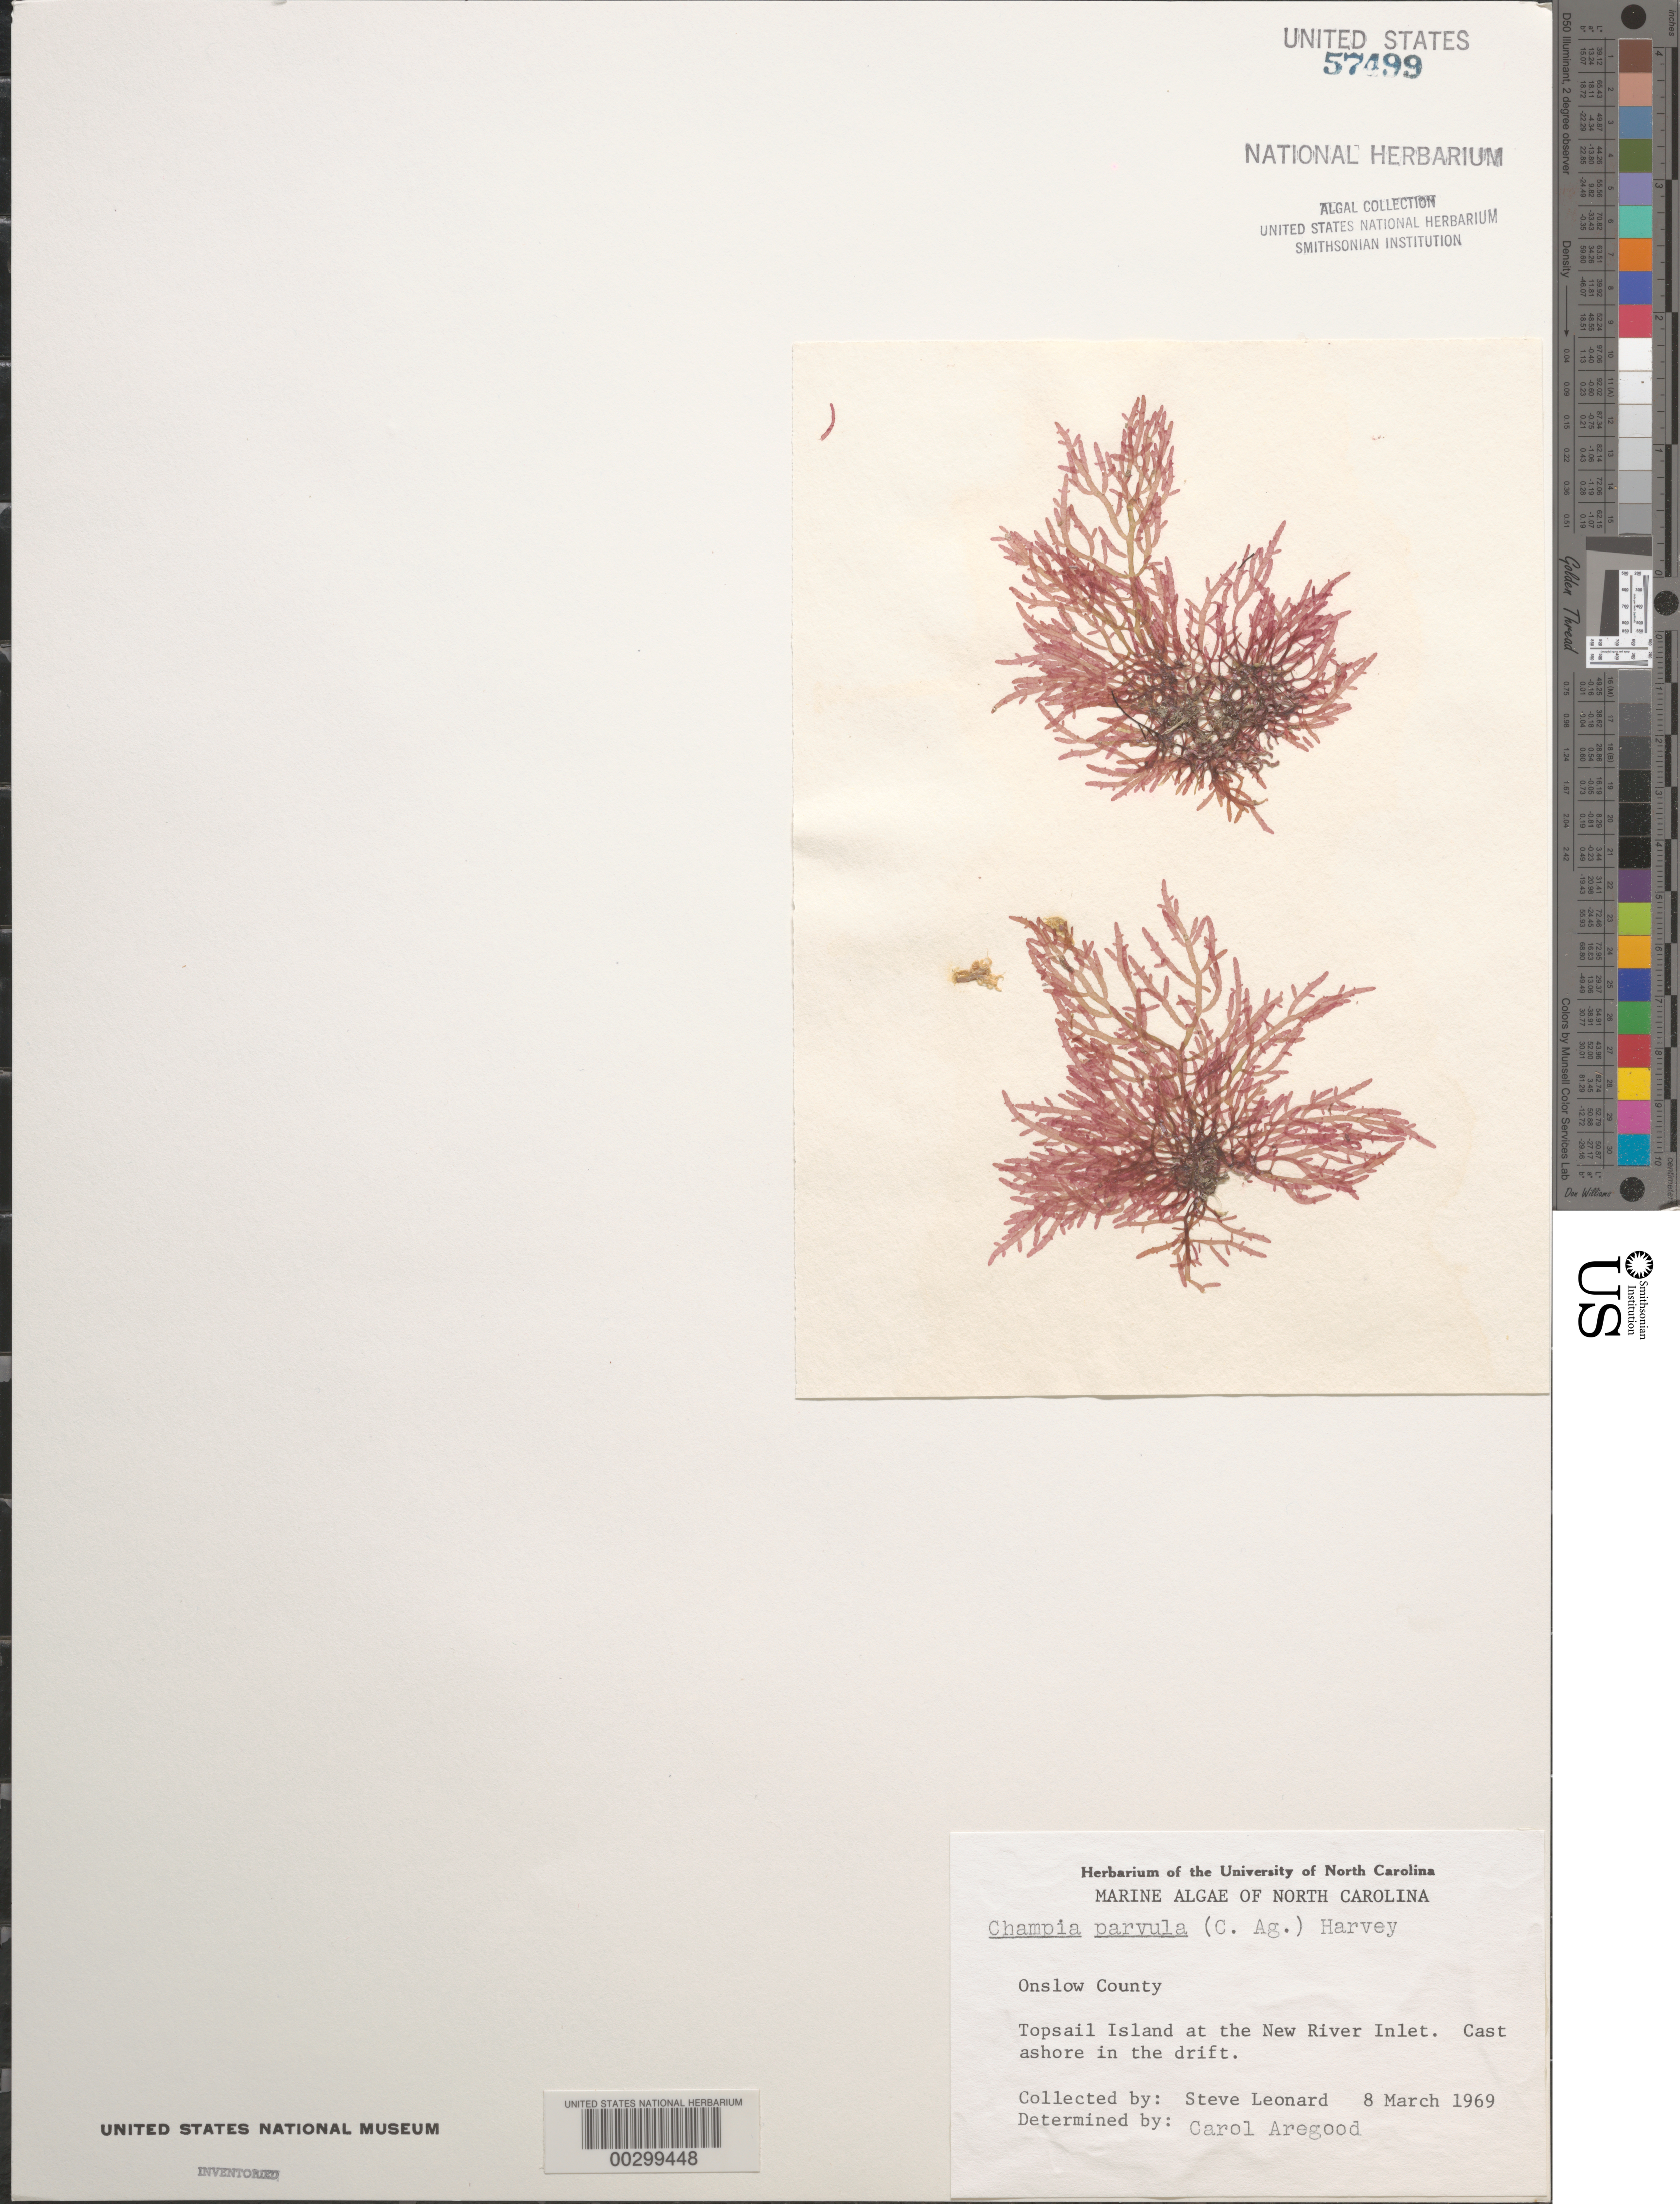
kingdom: Plantae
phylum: Rhodophyta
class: Florideophyceae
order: Rhodymeniales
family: Champiaceae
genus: Champia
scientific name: Champia parvula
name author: (C. Agardh) Harv.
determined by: Aregood, C. C.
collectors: S. Leonard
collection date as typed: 08 Mar 1969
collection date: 1969-03-08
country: United States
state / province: North Carolina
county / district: Onslow County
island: Topsail Island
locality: New River Inlet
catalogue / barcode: US 57499